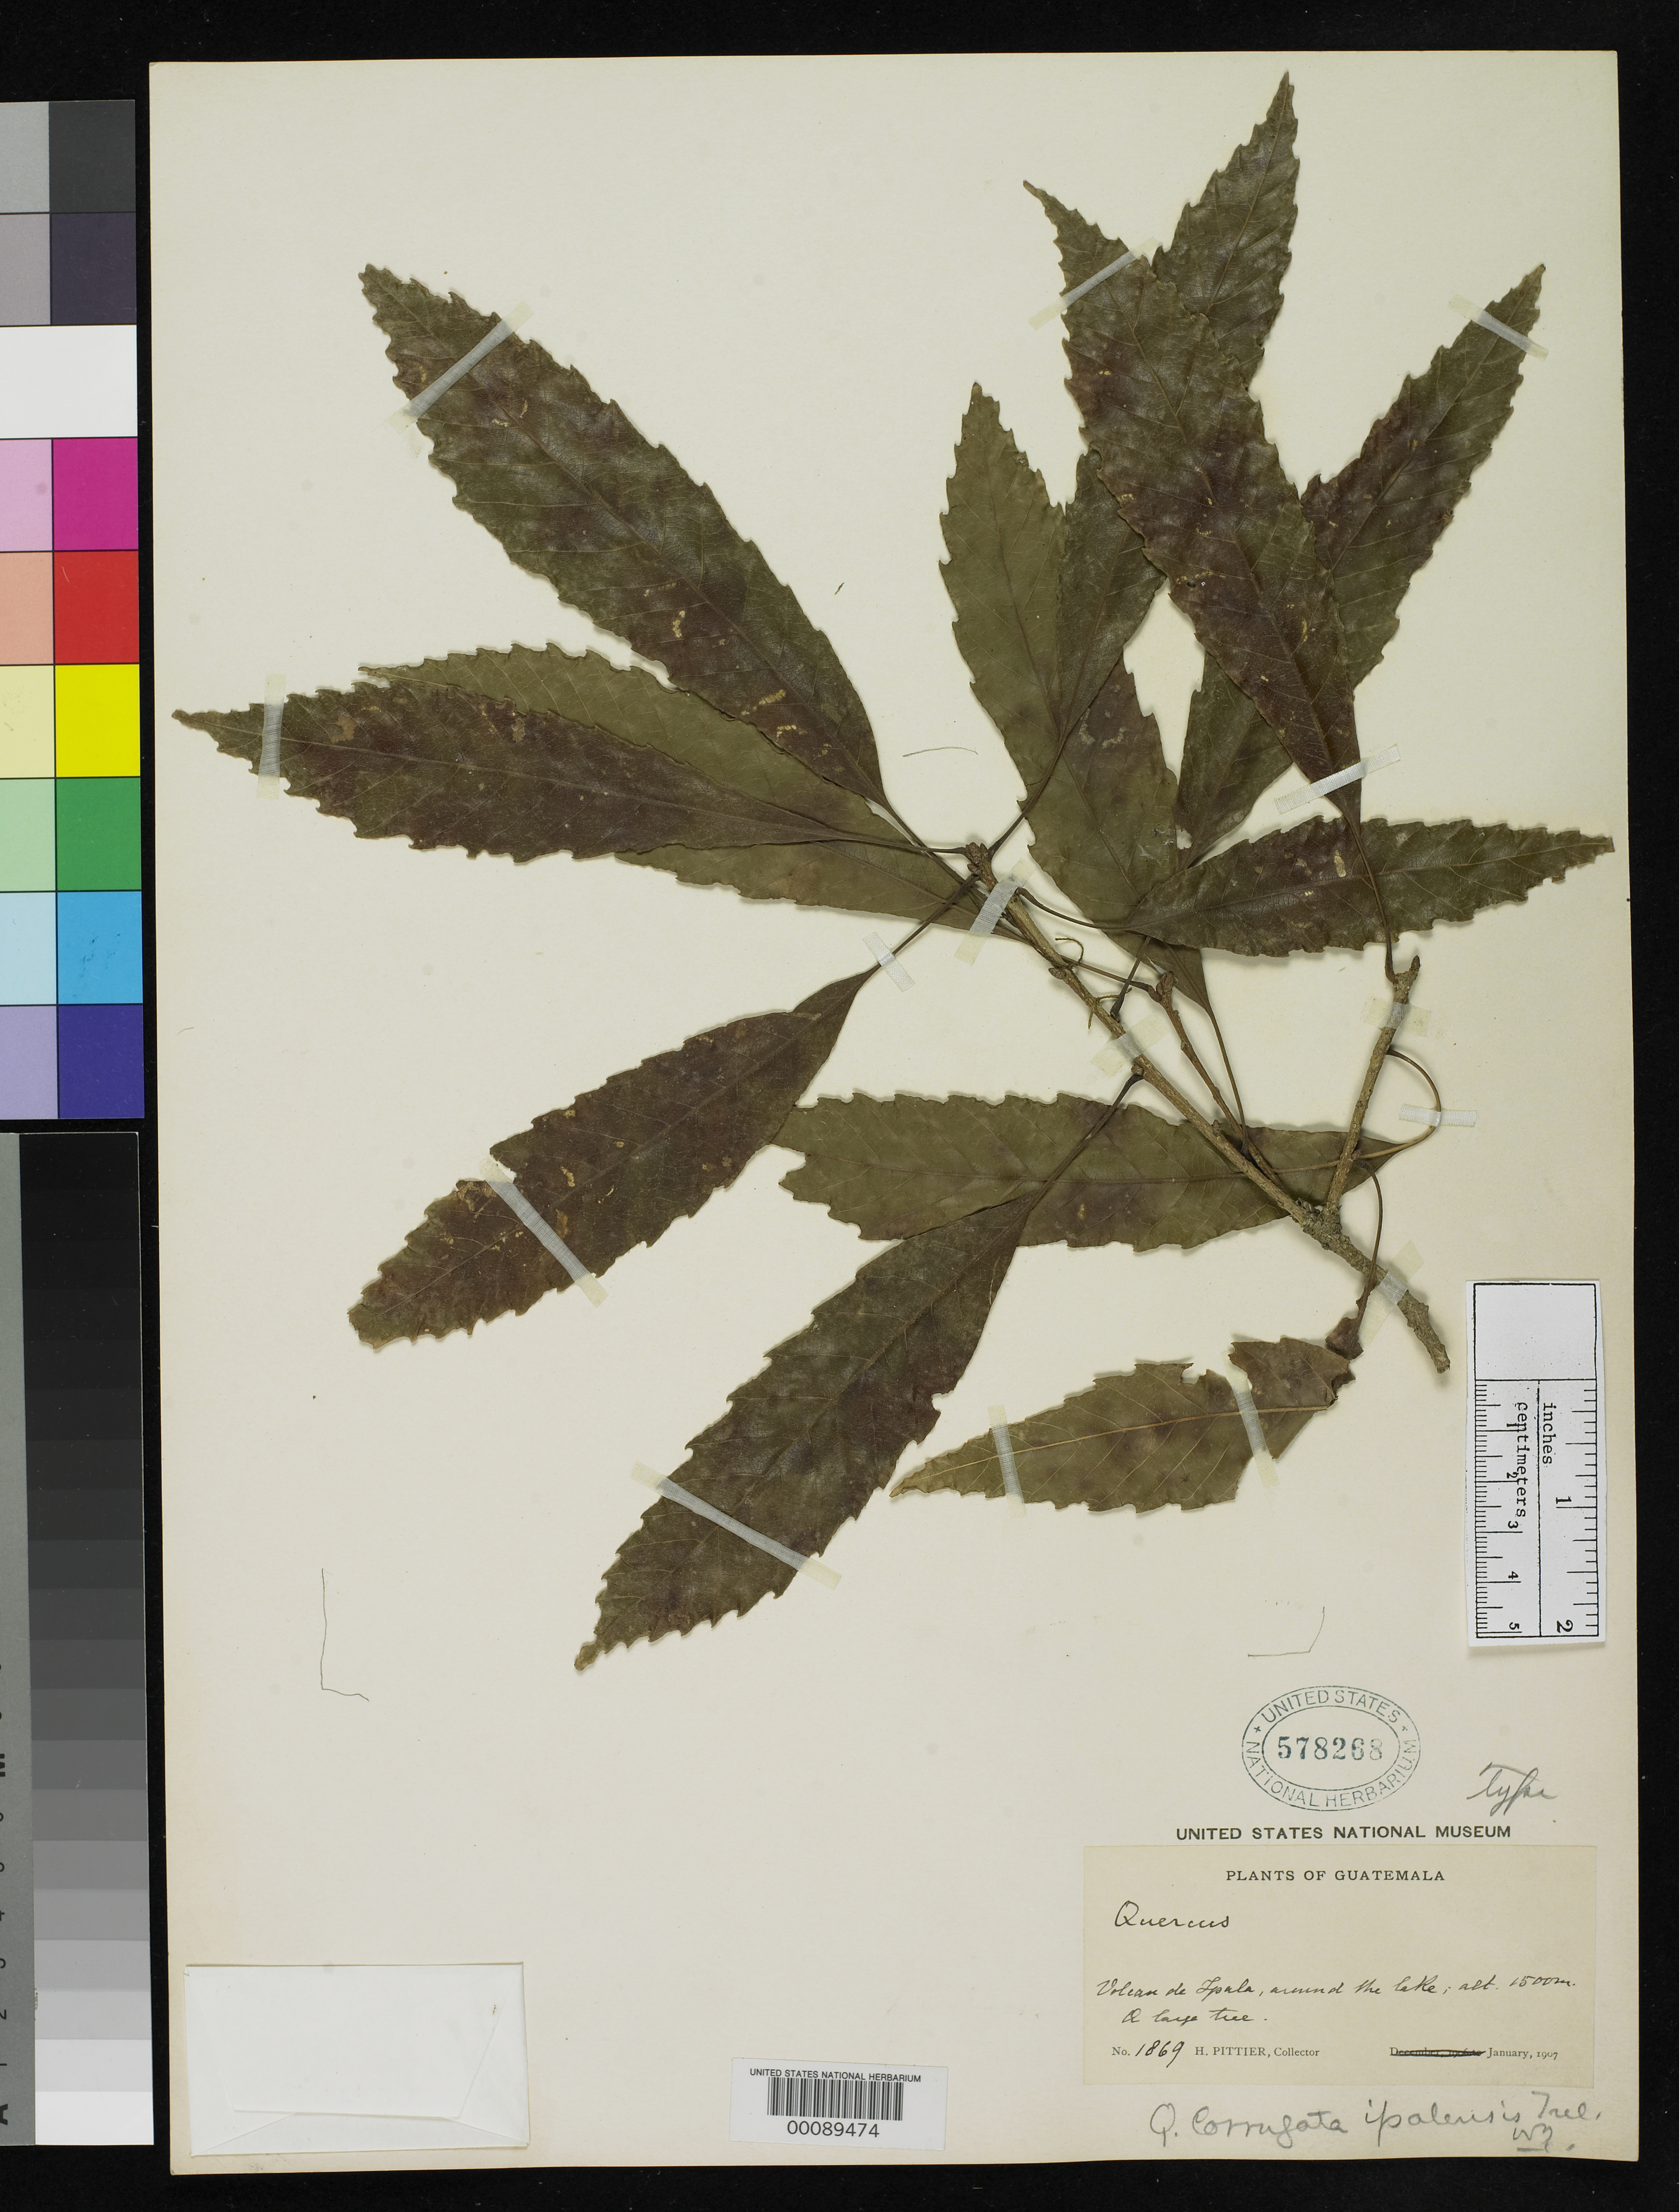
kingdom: Plantae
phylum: Tracheophyta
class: Magnoliopsida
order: Fagales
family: Fagaceae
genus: Quercus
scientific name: Quercus corrugata var. ipalensis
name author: Trel.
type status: Isotype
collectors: H. F. Pittier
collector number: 1869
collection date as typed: Jan 1907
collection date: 1907-01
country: Costa Rica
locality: Volcan de Ipala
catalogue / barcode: US 578268